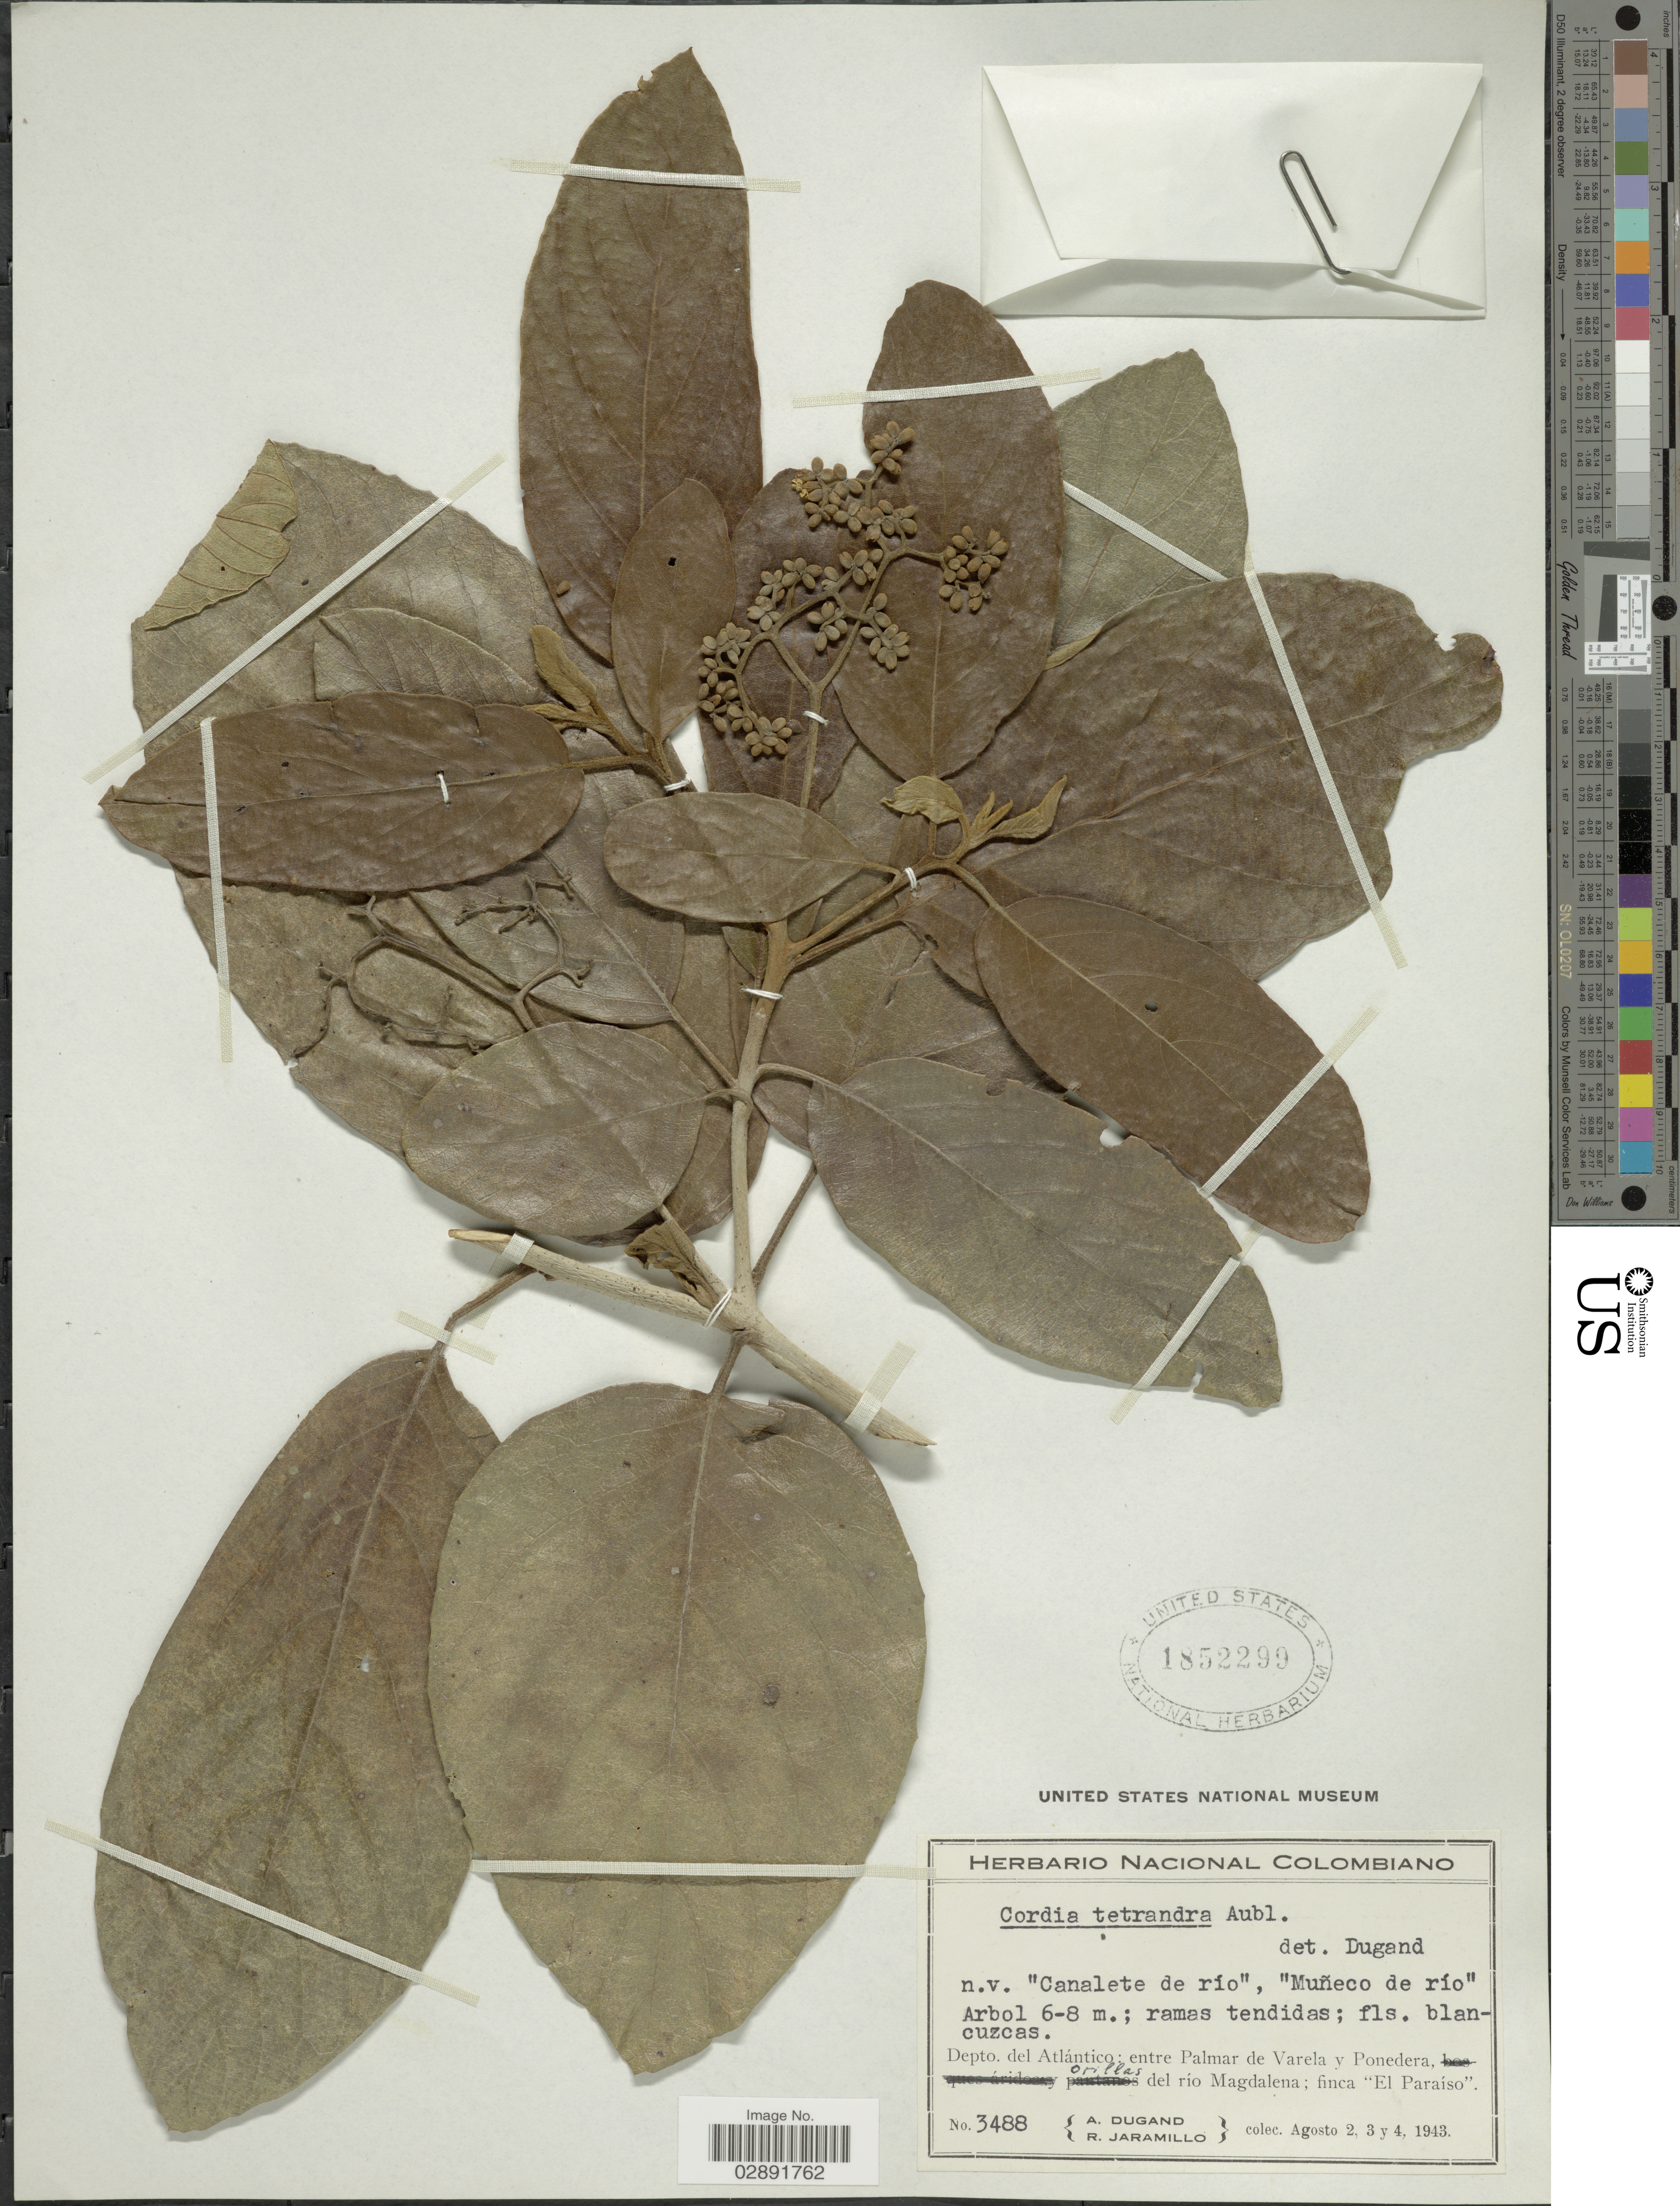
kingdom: Plantae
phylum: Tracheophyta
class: Magnoliopsida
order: Boraginales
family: Cordiaceae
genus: Cordia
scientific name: Cordia tetrandra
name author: Aubl.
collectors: A. Dugand & R. Jaramillo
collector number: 3488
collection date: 1943-08-02/1943-08-04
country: Colombia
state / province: Atlántico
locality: Depto. Atlántico, entre Palmar de Varela y Ponedera, orillas del río Magdalena; finca "El Paraíso".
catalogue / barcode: US 1852299